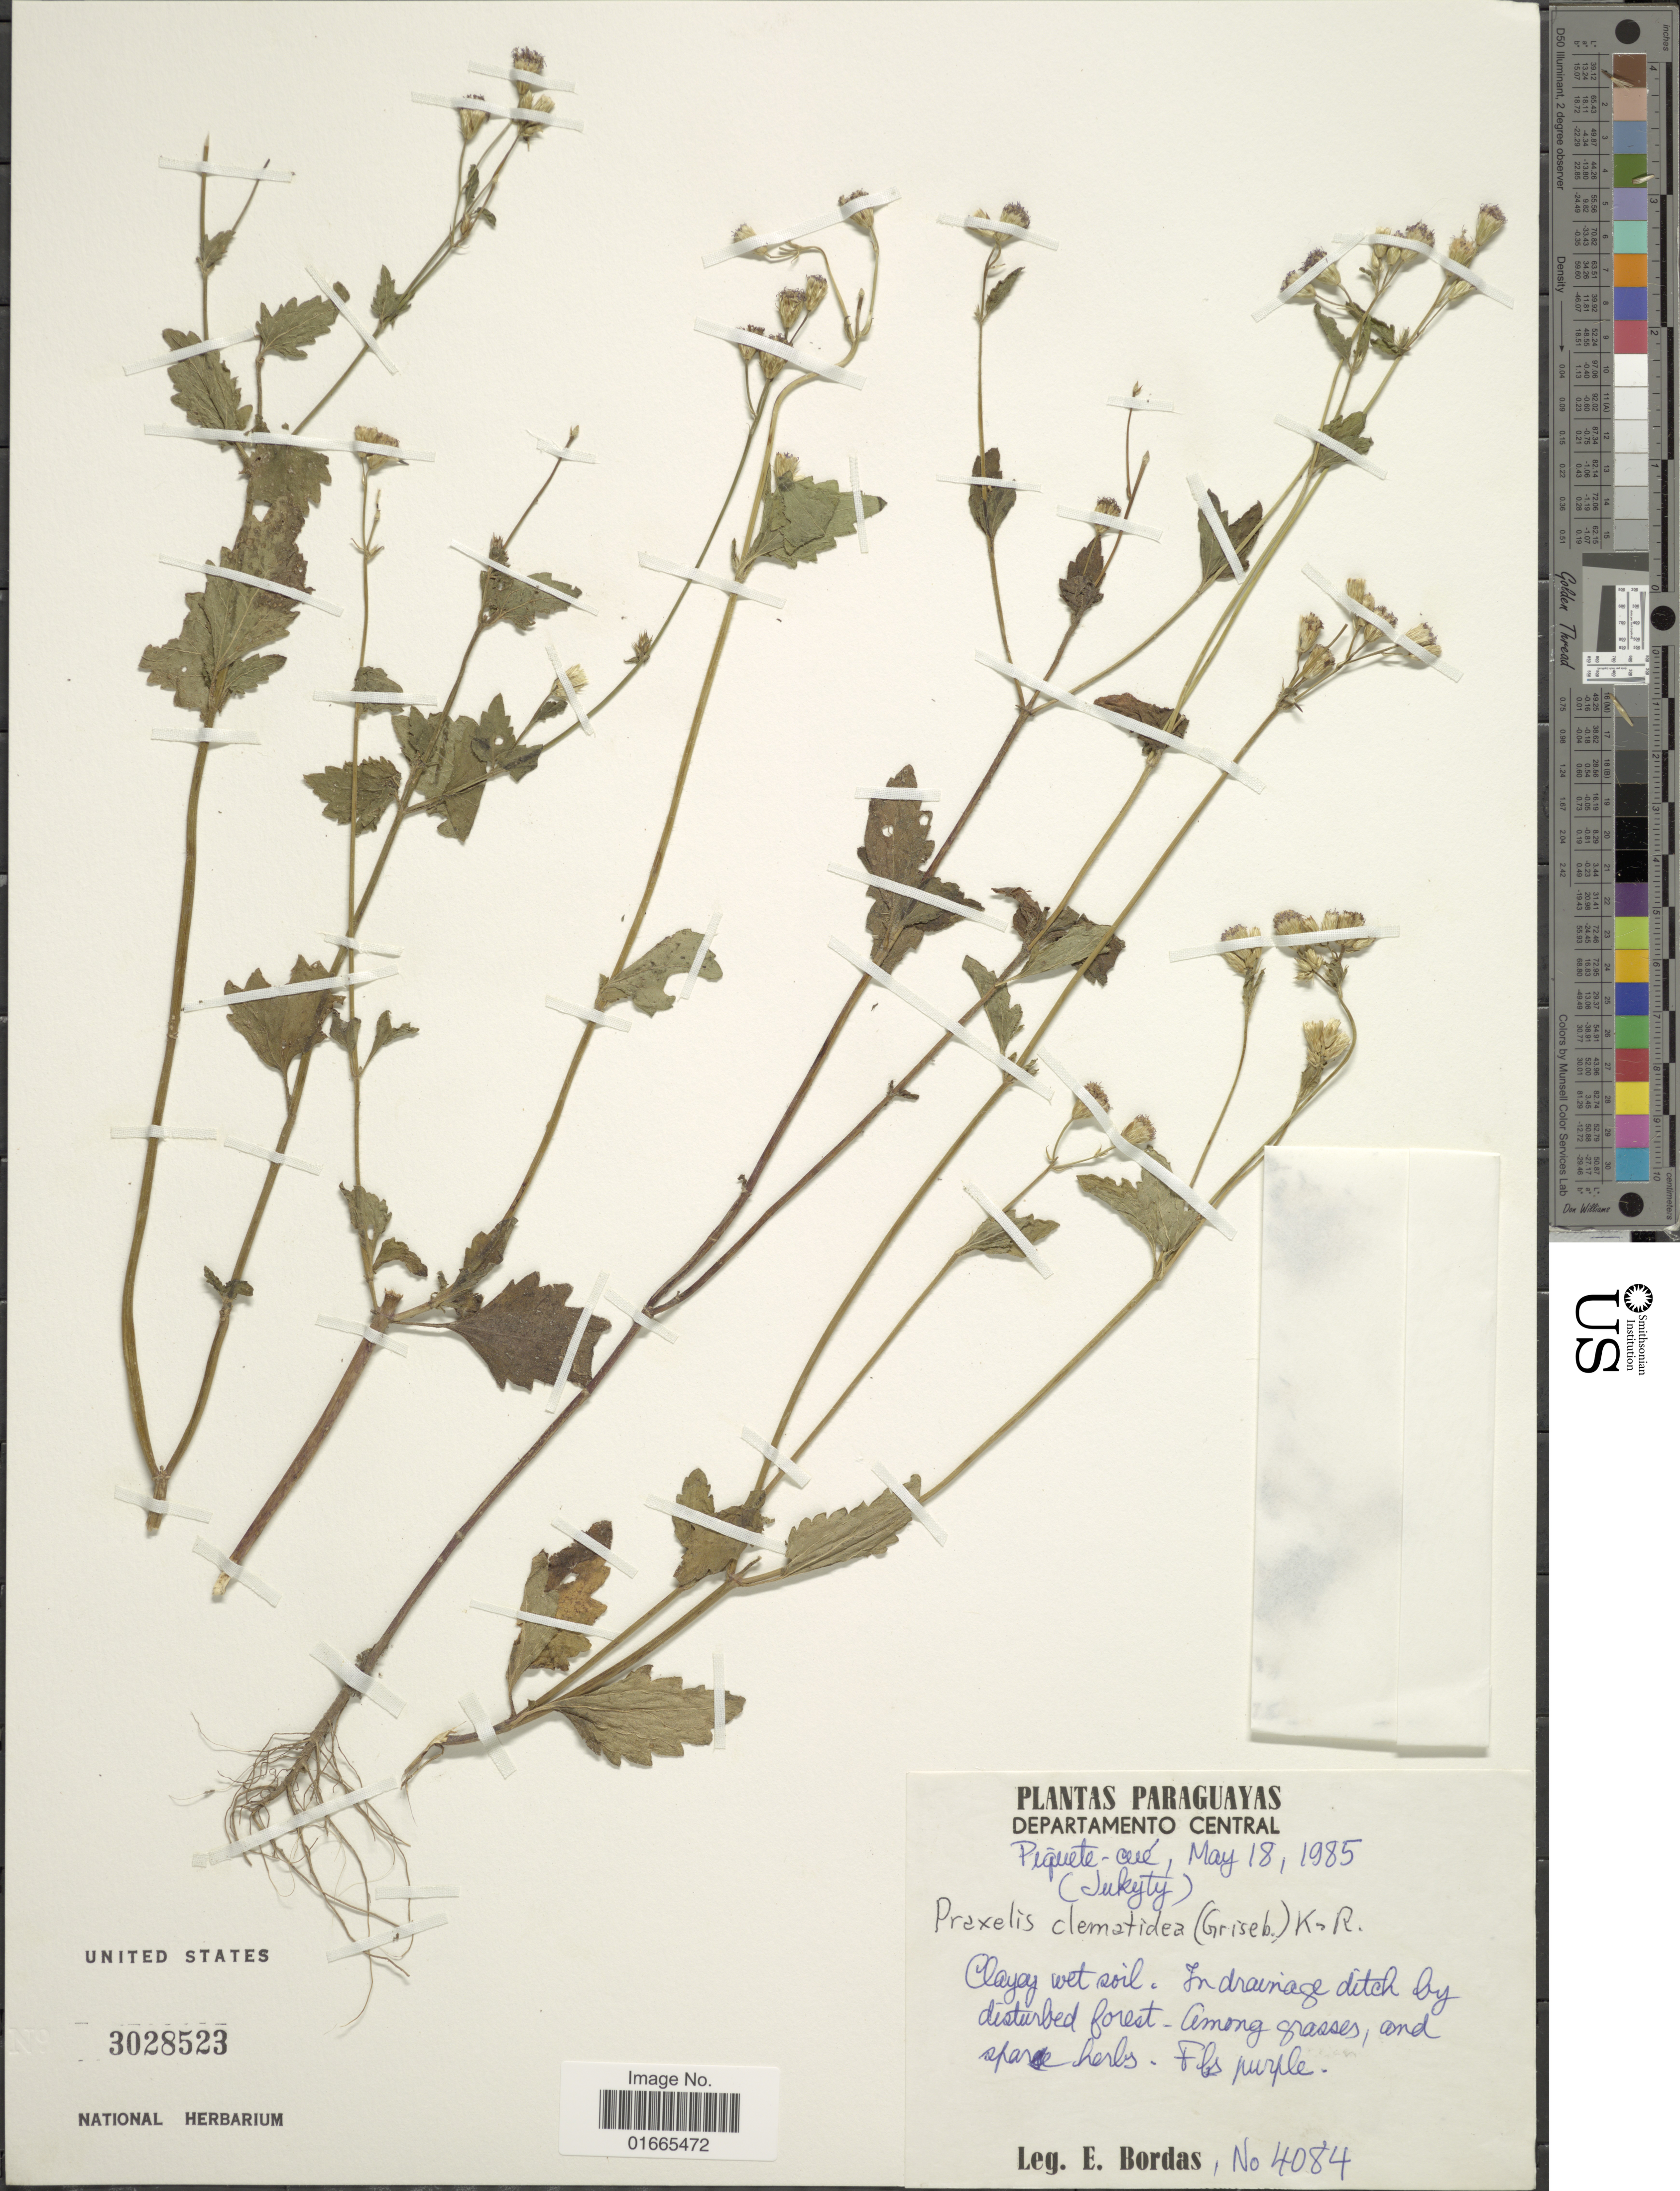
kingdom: Plantae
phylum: Tracheophyta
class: Magnoliopsida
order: Asterales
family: Asteraceae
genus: Praxelis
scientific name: Praxelis clematidea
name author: (Griseb.) R.M. King & H. Rob.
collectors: E. Bordas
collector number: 4084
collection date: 1985-05-18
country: Paraguay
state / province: Central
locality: Departamento Central, Piquete-cué (Jukyty).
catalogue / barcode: US 3028523